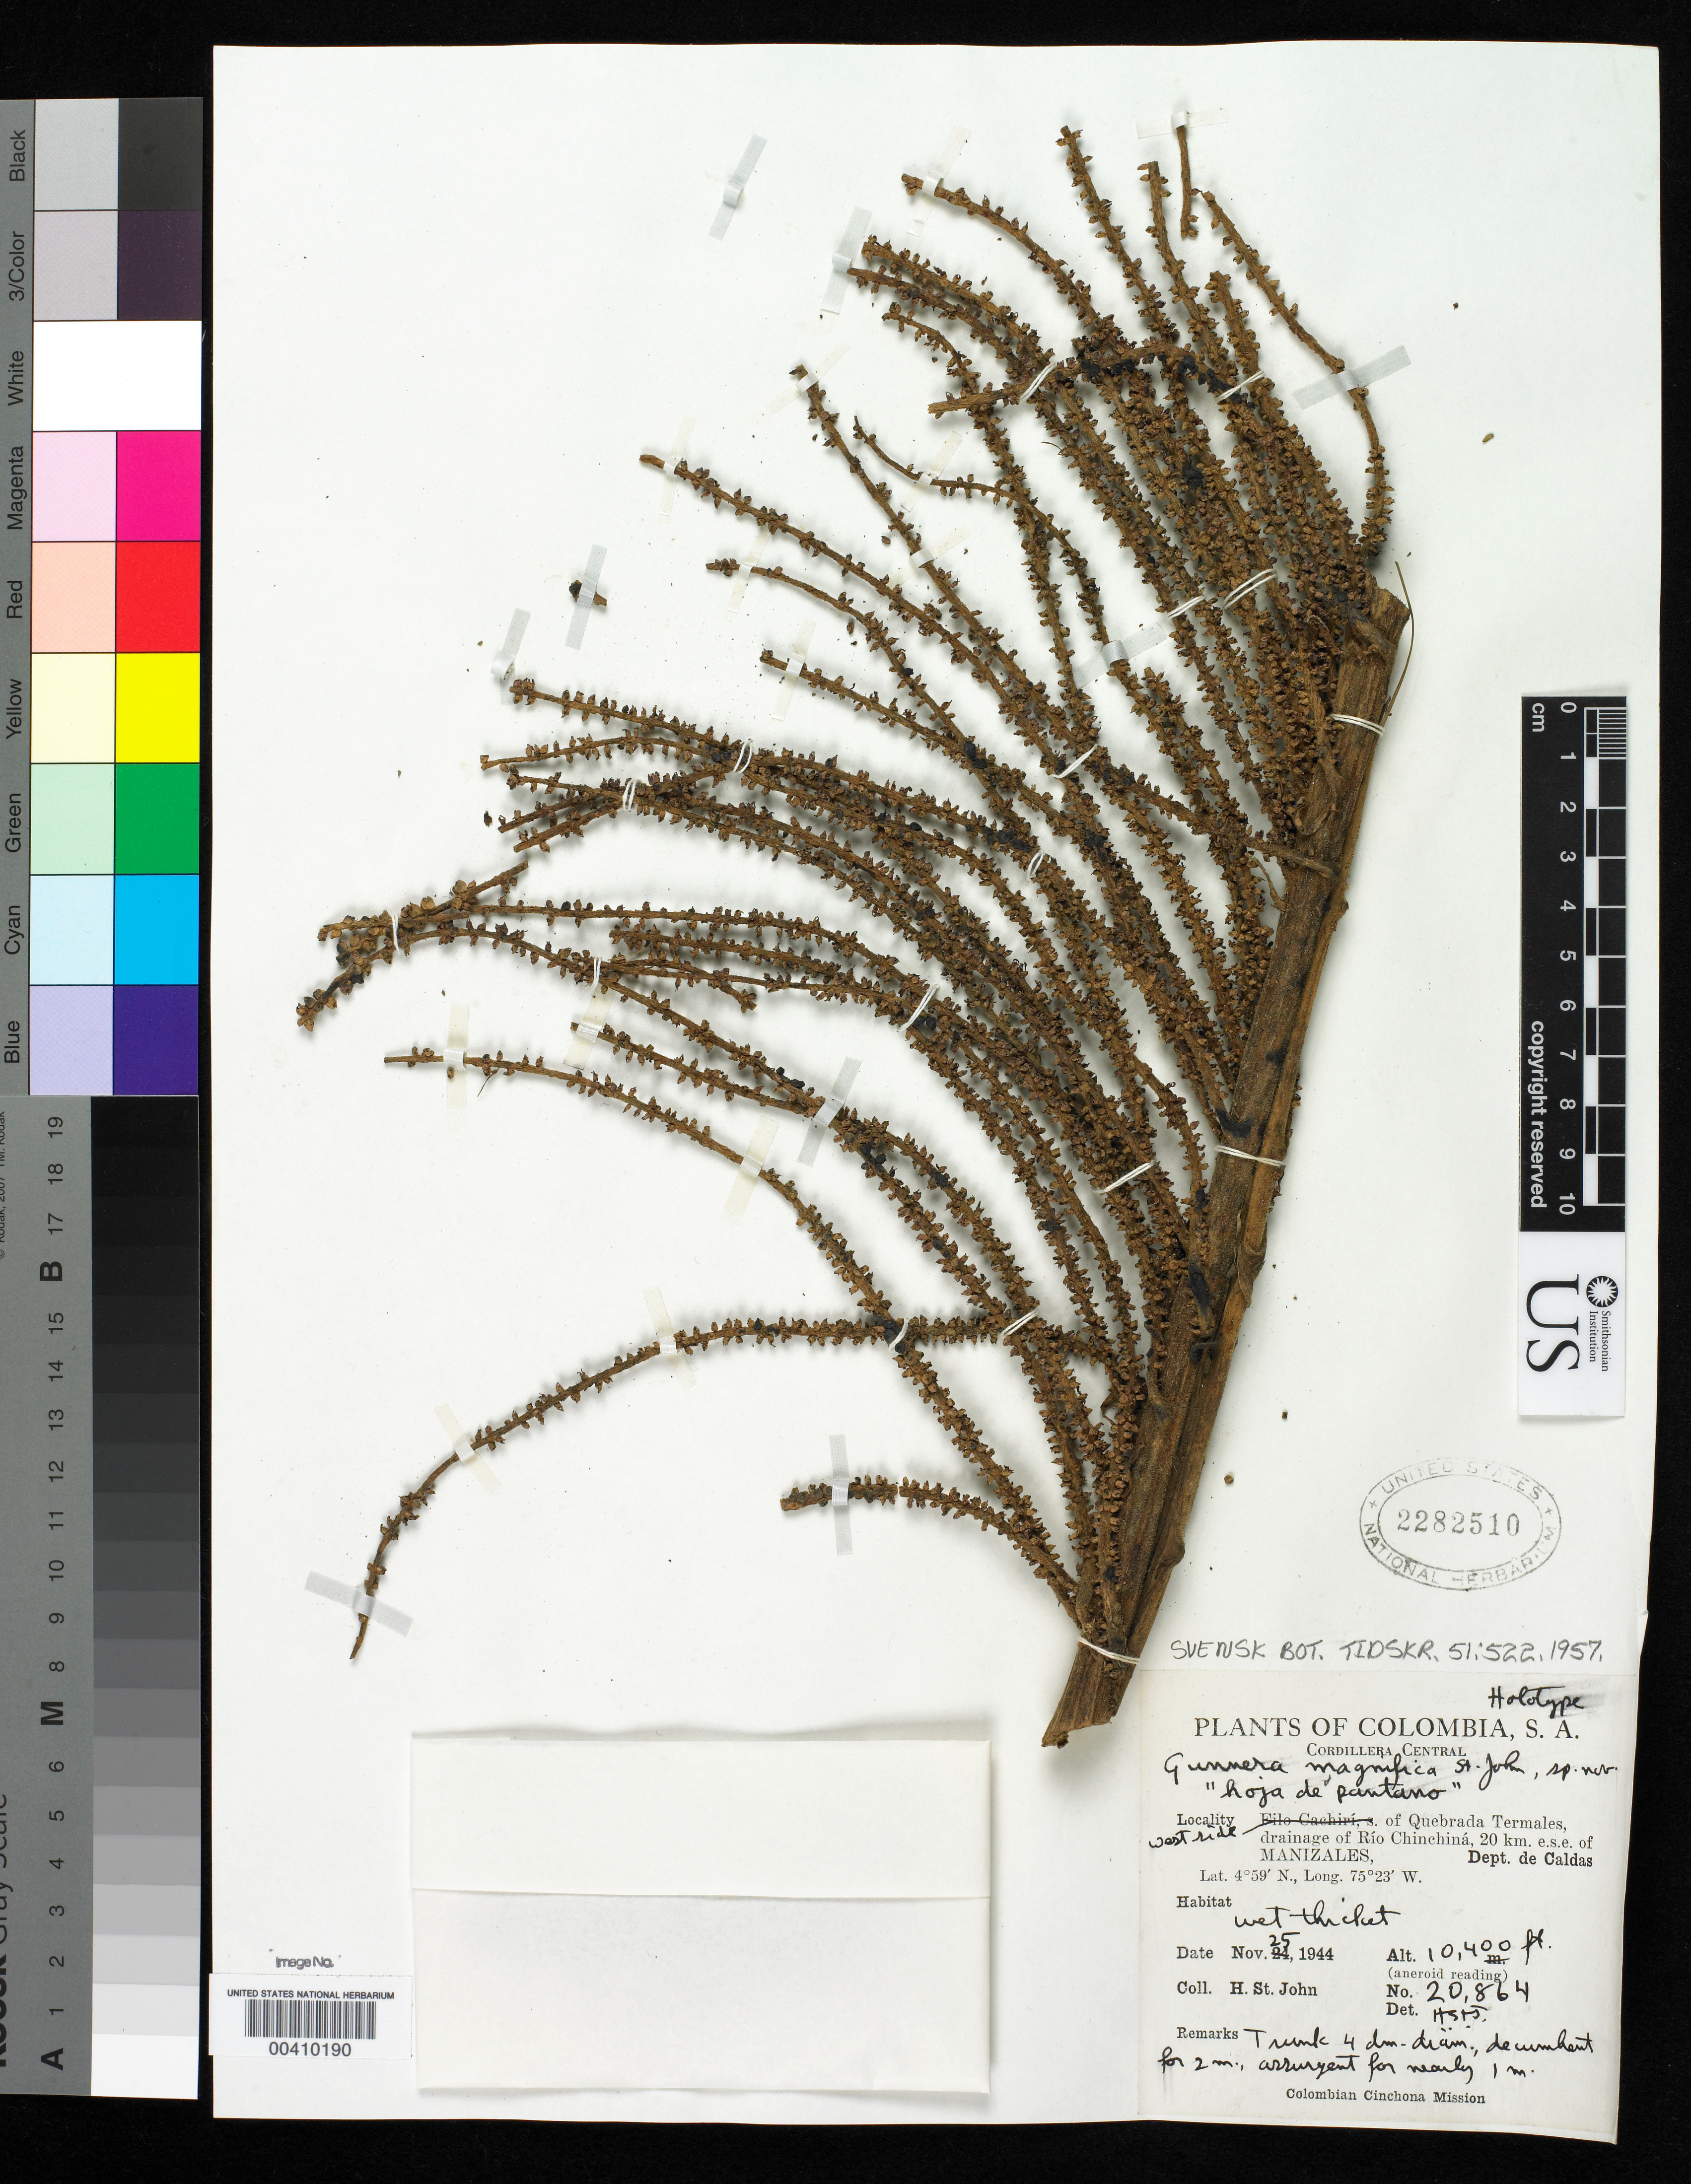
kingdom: Plantae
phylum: Tracheophyta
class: Magnoliopsida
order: Gunnerales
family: Gunneraceae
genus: Gunnera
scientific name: Gunnera magnifica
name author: H. St. John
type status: Holotype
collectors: H. St. John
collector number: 20864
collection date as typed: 25 Nov 1944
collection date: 1944-11-25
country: Colombia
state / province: Caldas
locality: Cordillera Central, W side of Quebrada Termales, drainage of Rio Chinchina, 20 km ESE of Manizales.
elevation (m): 3170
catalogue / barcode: US 2282510